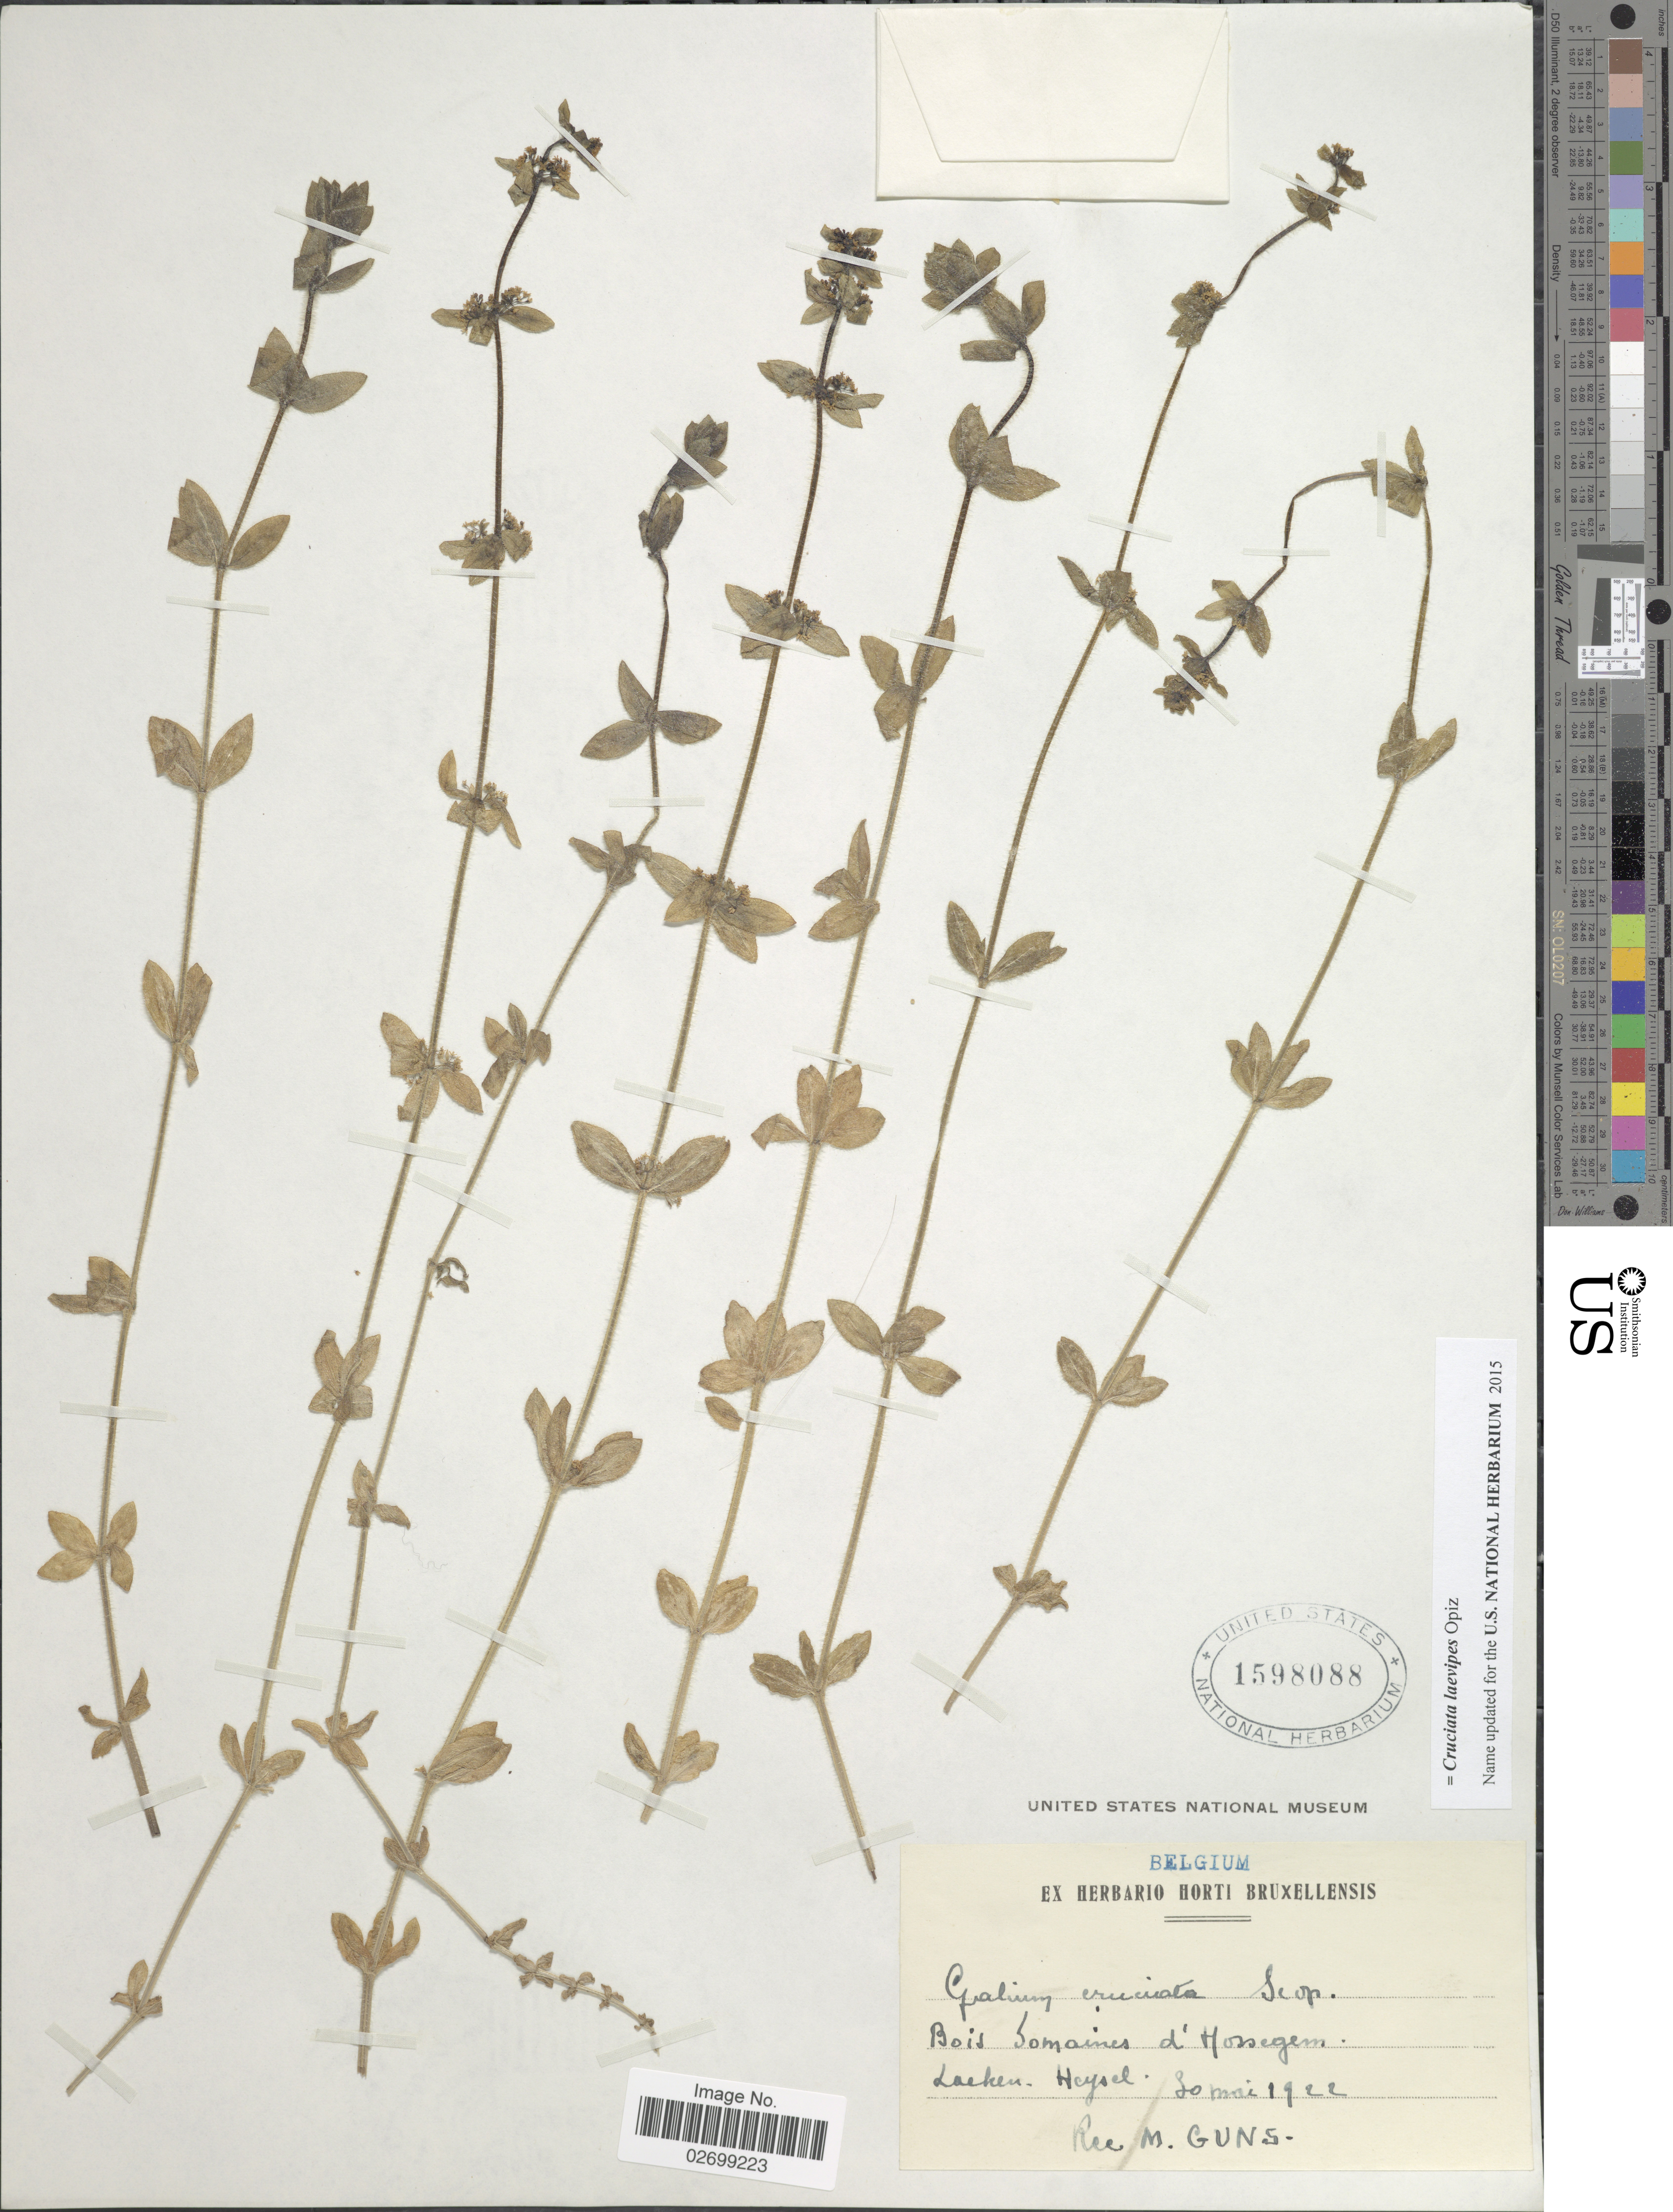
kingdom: Plantae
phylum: Tracheophyta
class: Magnoliopsida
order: Gentianales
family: Rubiaceae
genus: Cruciata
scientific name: Cruciata laevipes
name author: Opiz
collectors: M. Guns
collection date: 1922-05-30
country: Belgium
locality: Bois Somaines d'Hossegem, Lacken, Heysel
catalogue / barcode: US 1598088